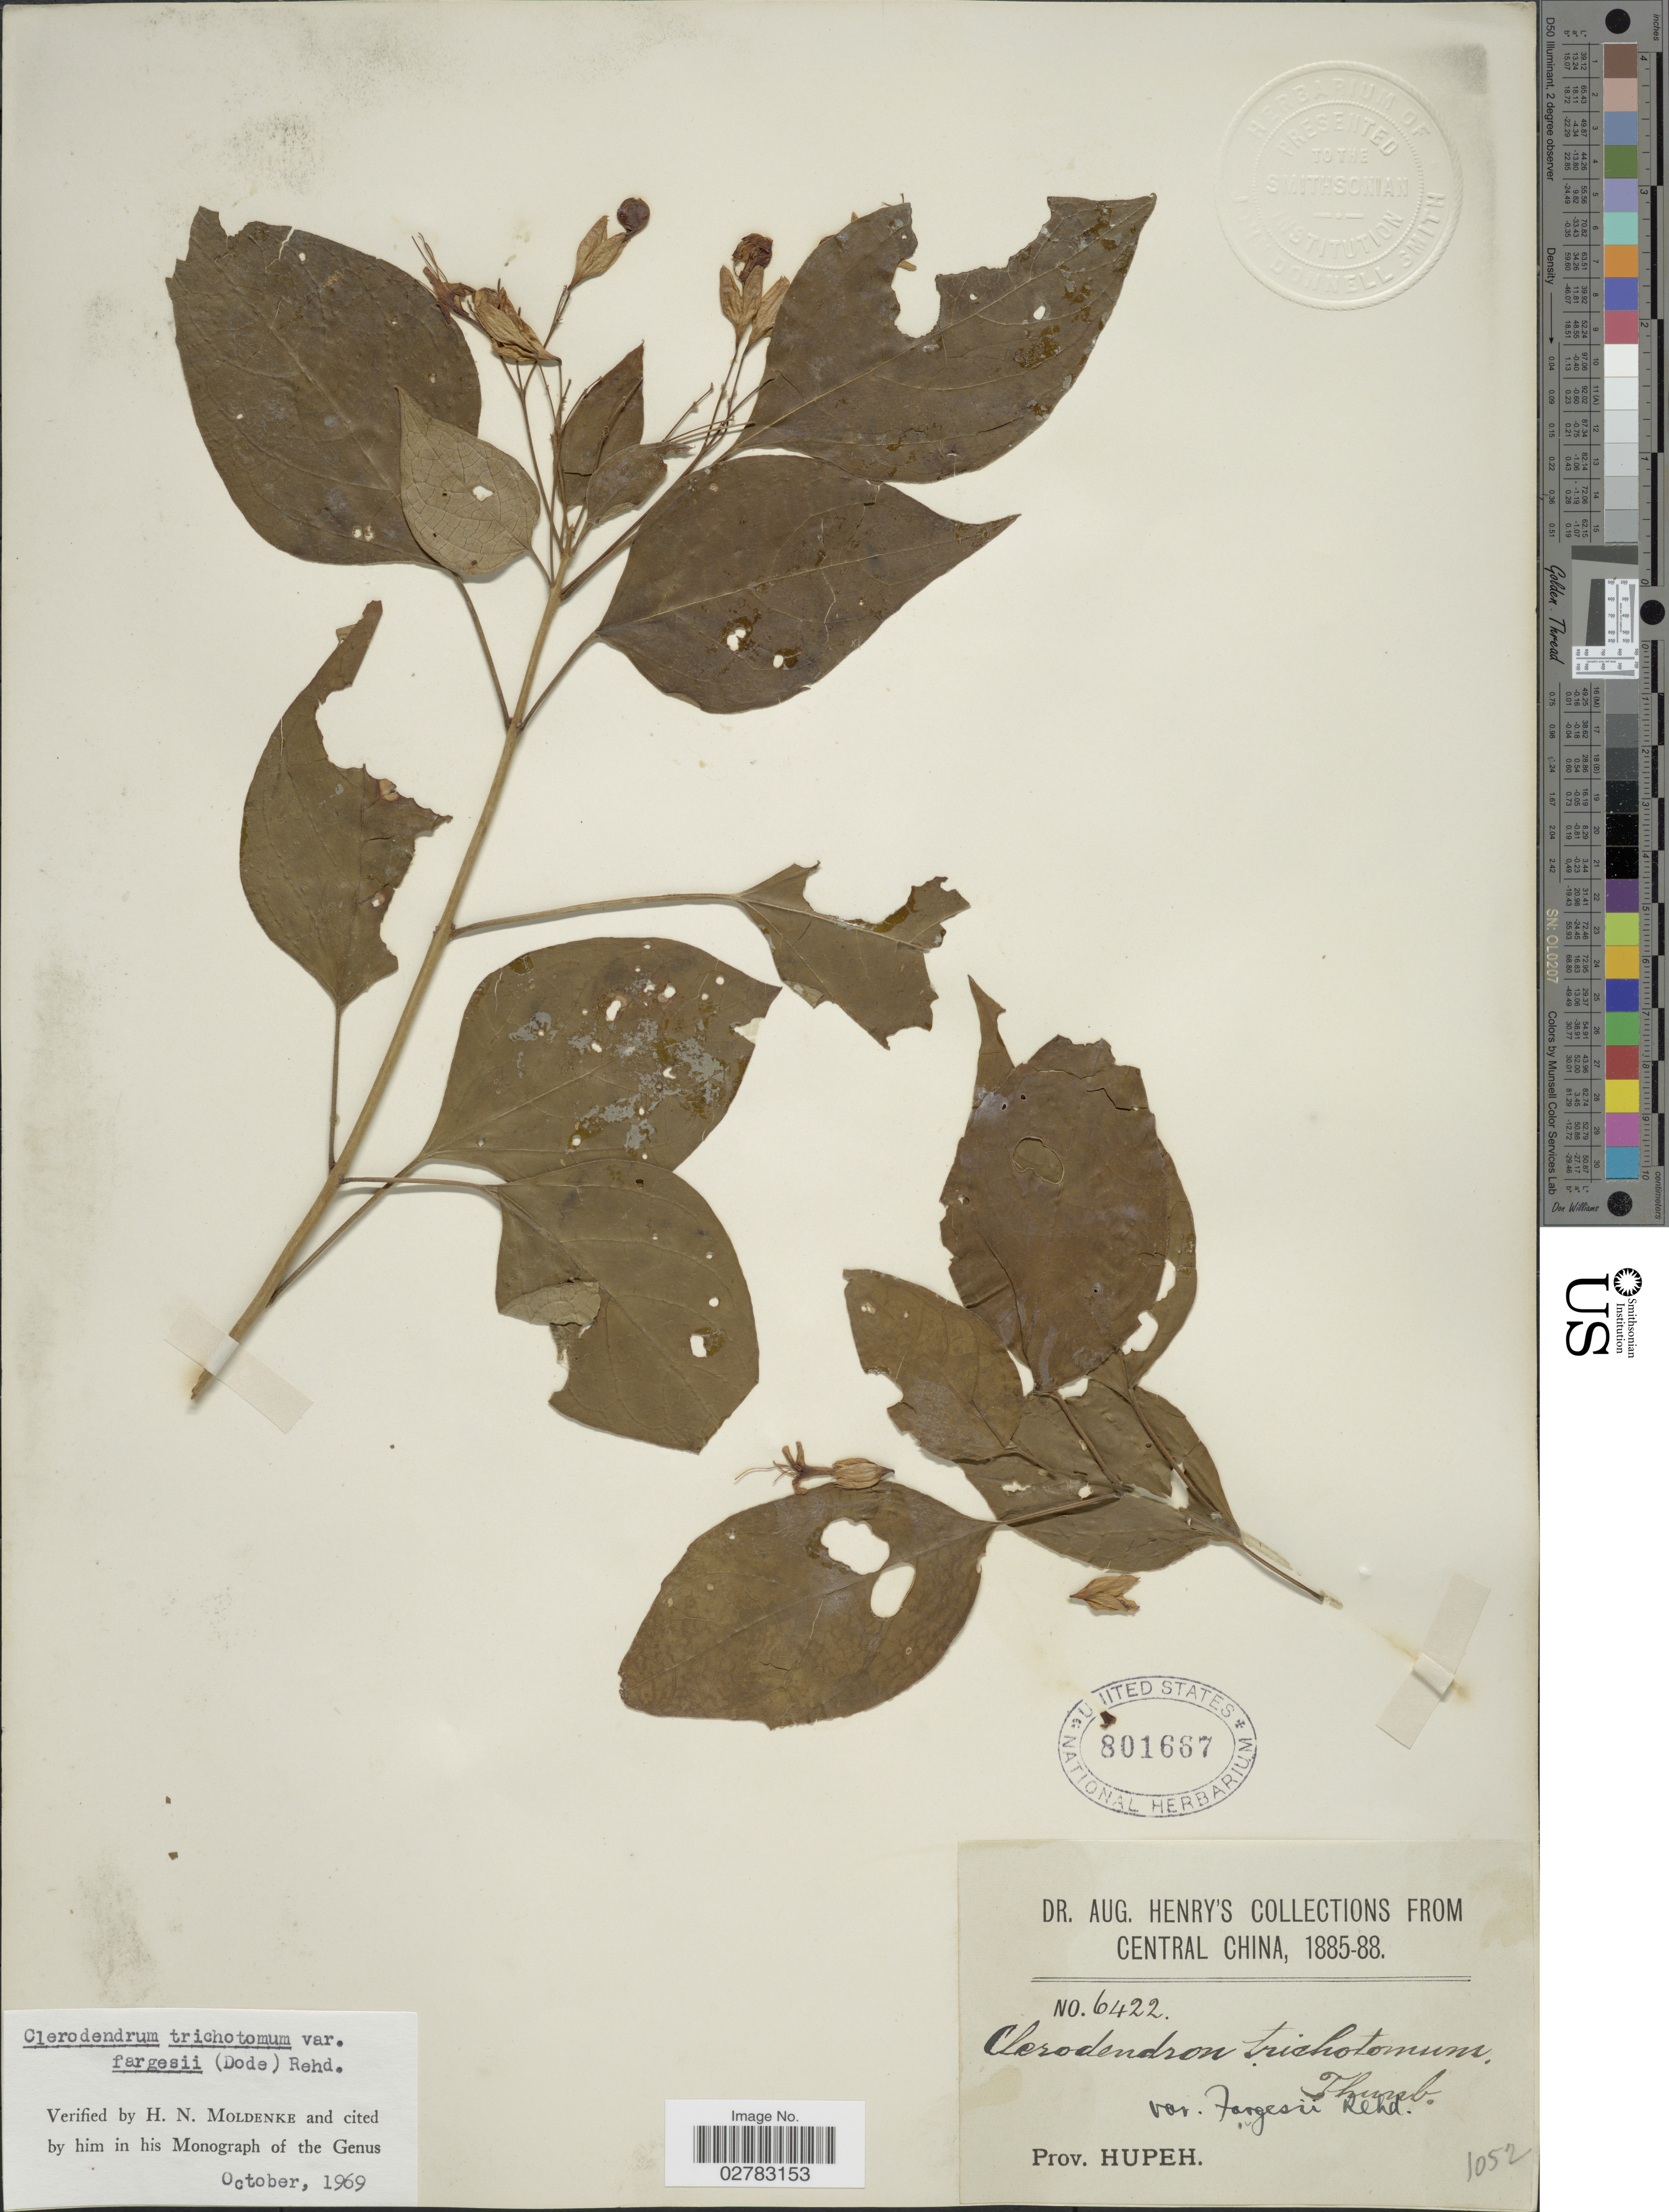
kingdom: Plantae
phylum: Tracheophyta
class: Magnoliopsida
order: Lamiales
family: Lamiaceae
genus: Clerodendrum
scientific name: Clerodendrum trichotomum var. fargesii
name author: (Dode) Rehder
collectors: A. Henry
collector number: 6422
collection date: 1885/1888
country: China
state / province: Hubei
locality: Central China. Prov. Hupeh.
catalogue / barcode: US 801667